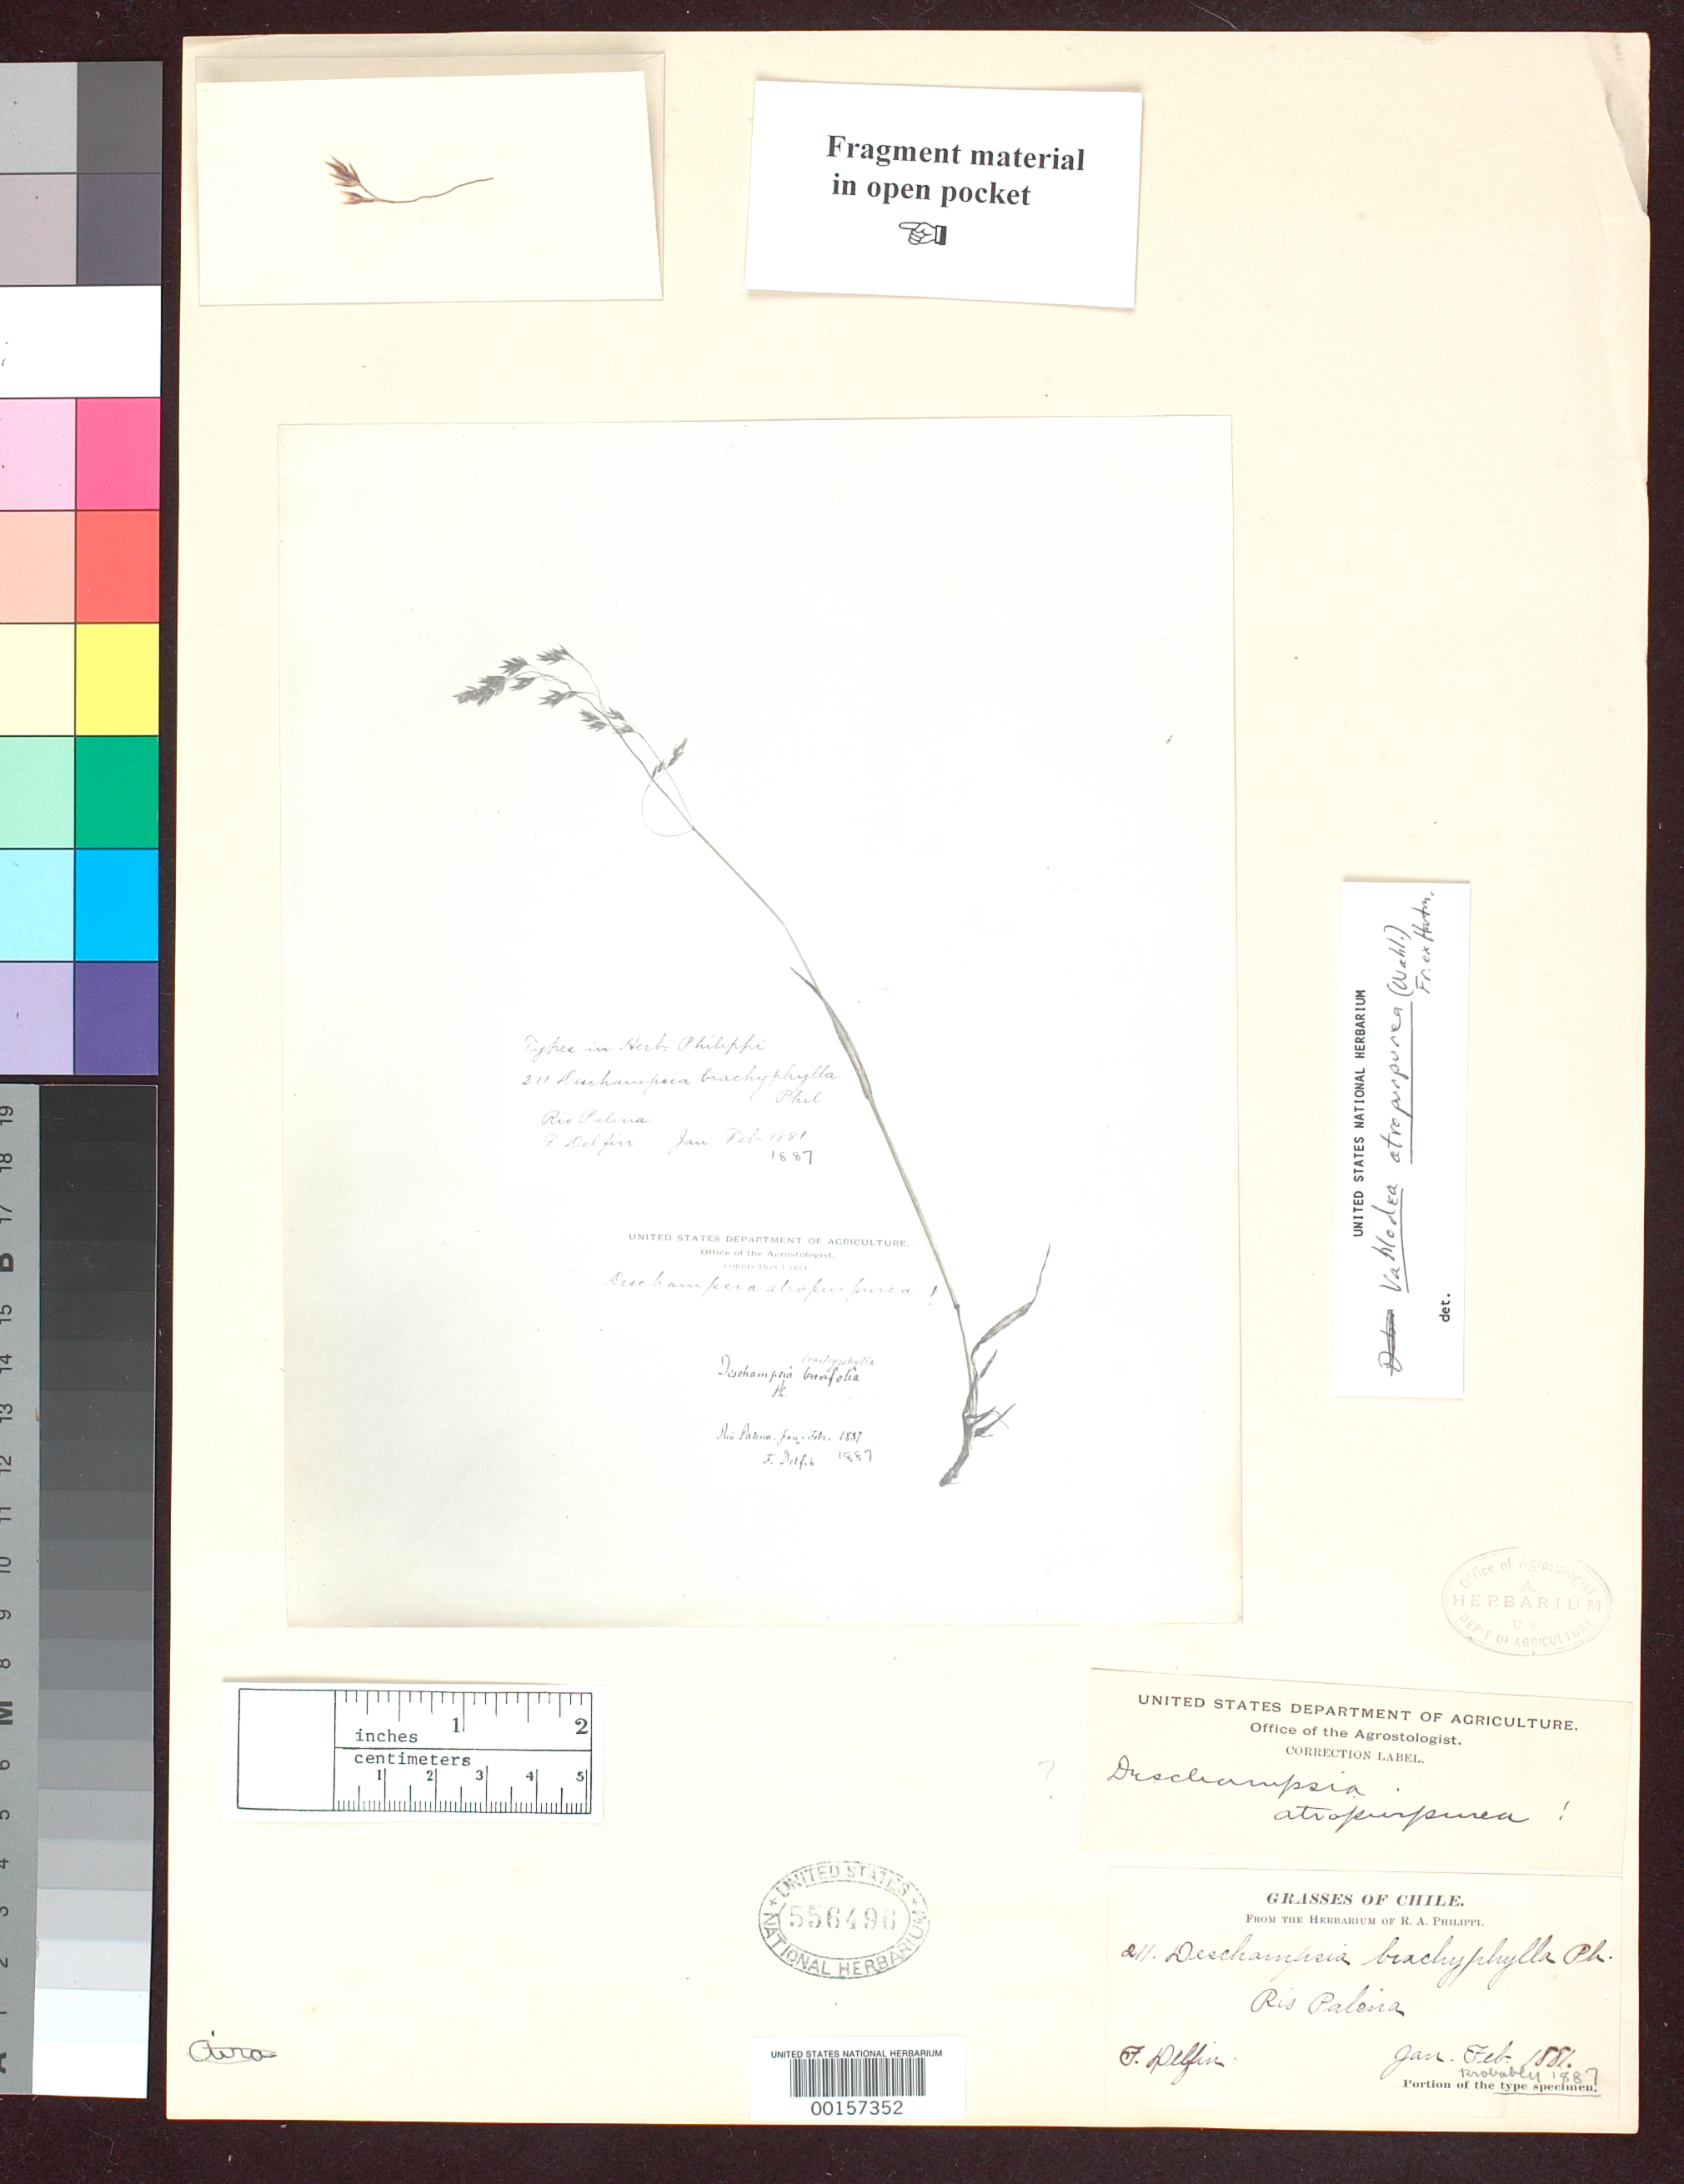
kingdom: Plantae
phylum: Tracheophyta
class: Liliopsida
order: Poales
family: Poaceae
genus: Deschampsia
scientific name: Deschampsia brachyphylla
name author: Phil.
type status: Type Fragment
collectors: F. Delfin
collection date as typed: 1887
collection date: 1887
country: Chile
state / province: Aisén (XI)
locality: Rio Palena.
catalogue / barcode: US 556496